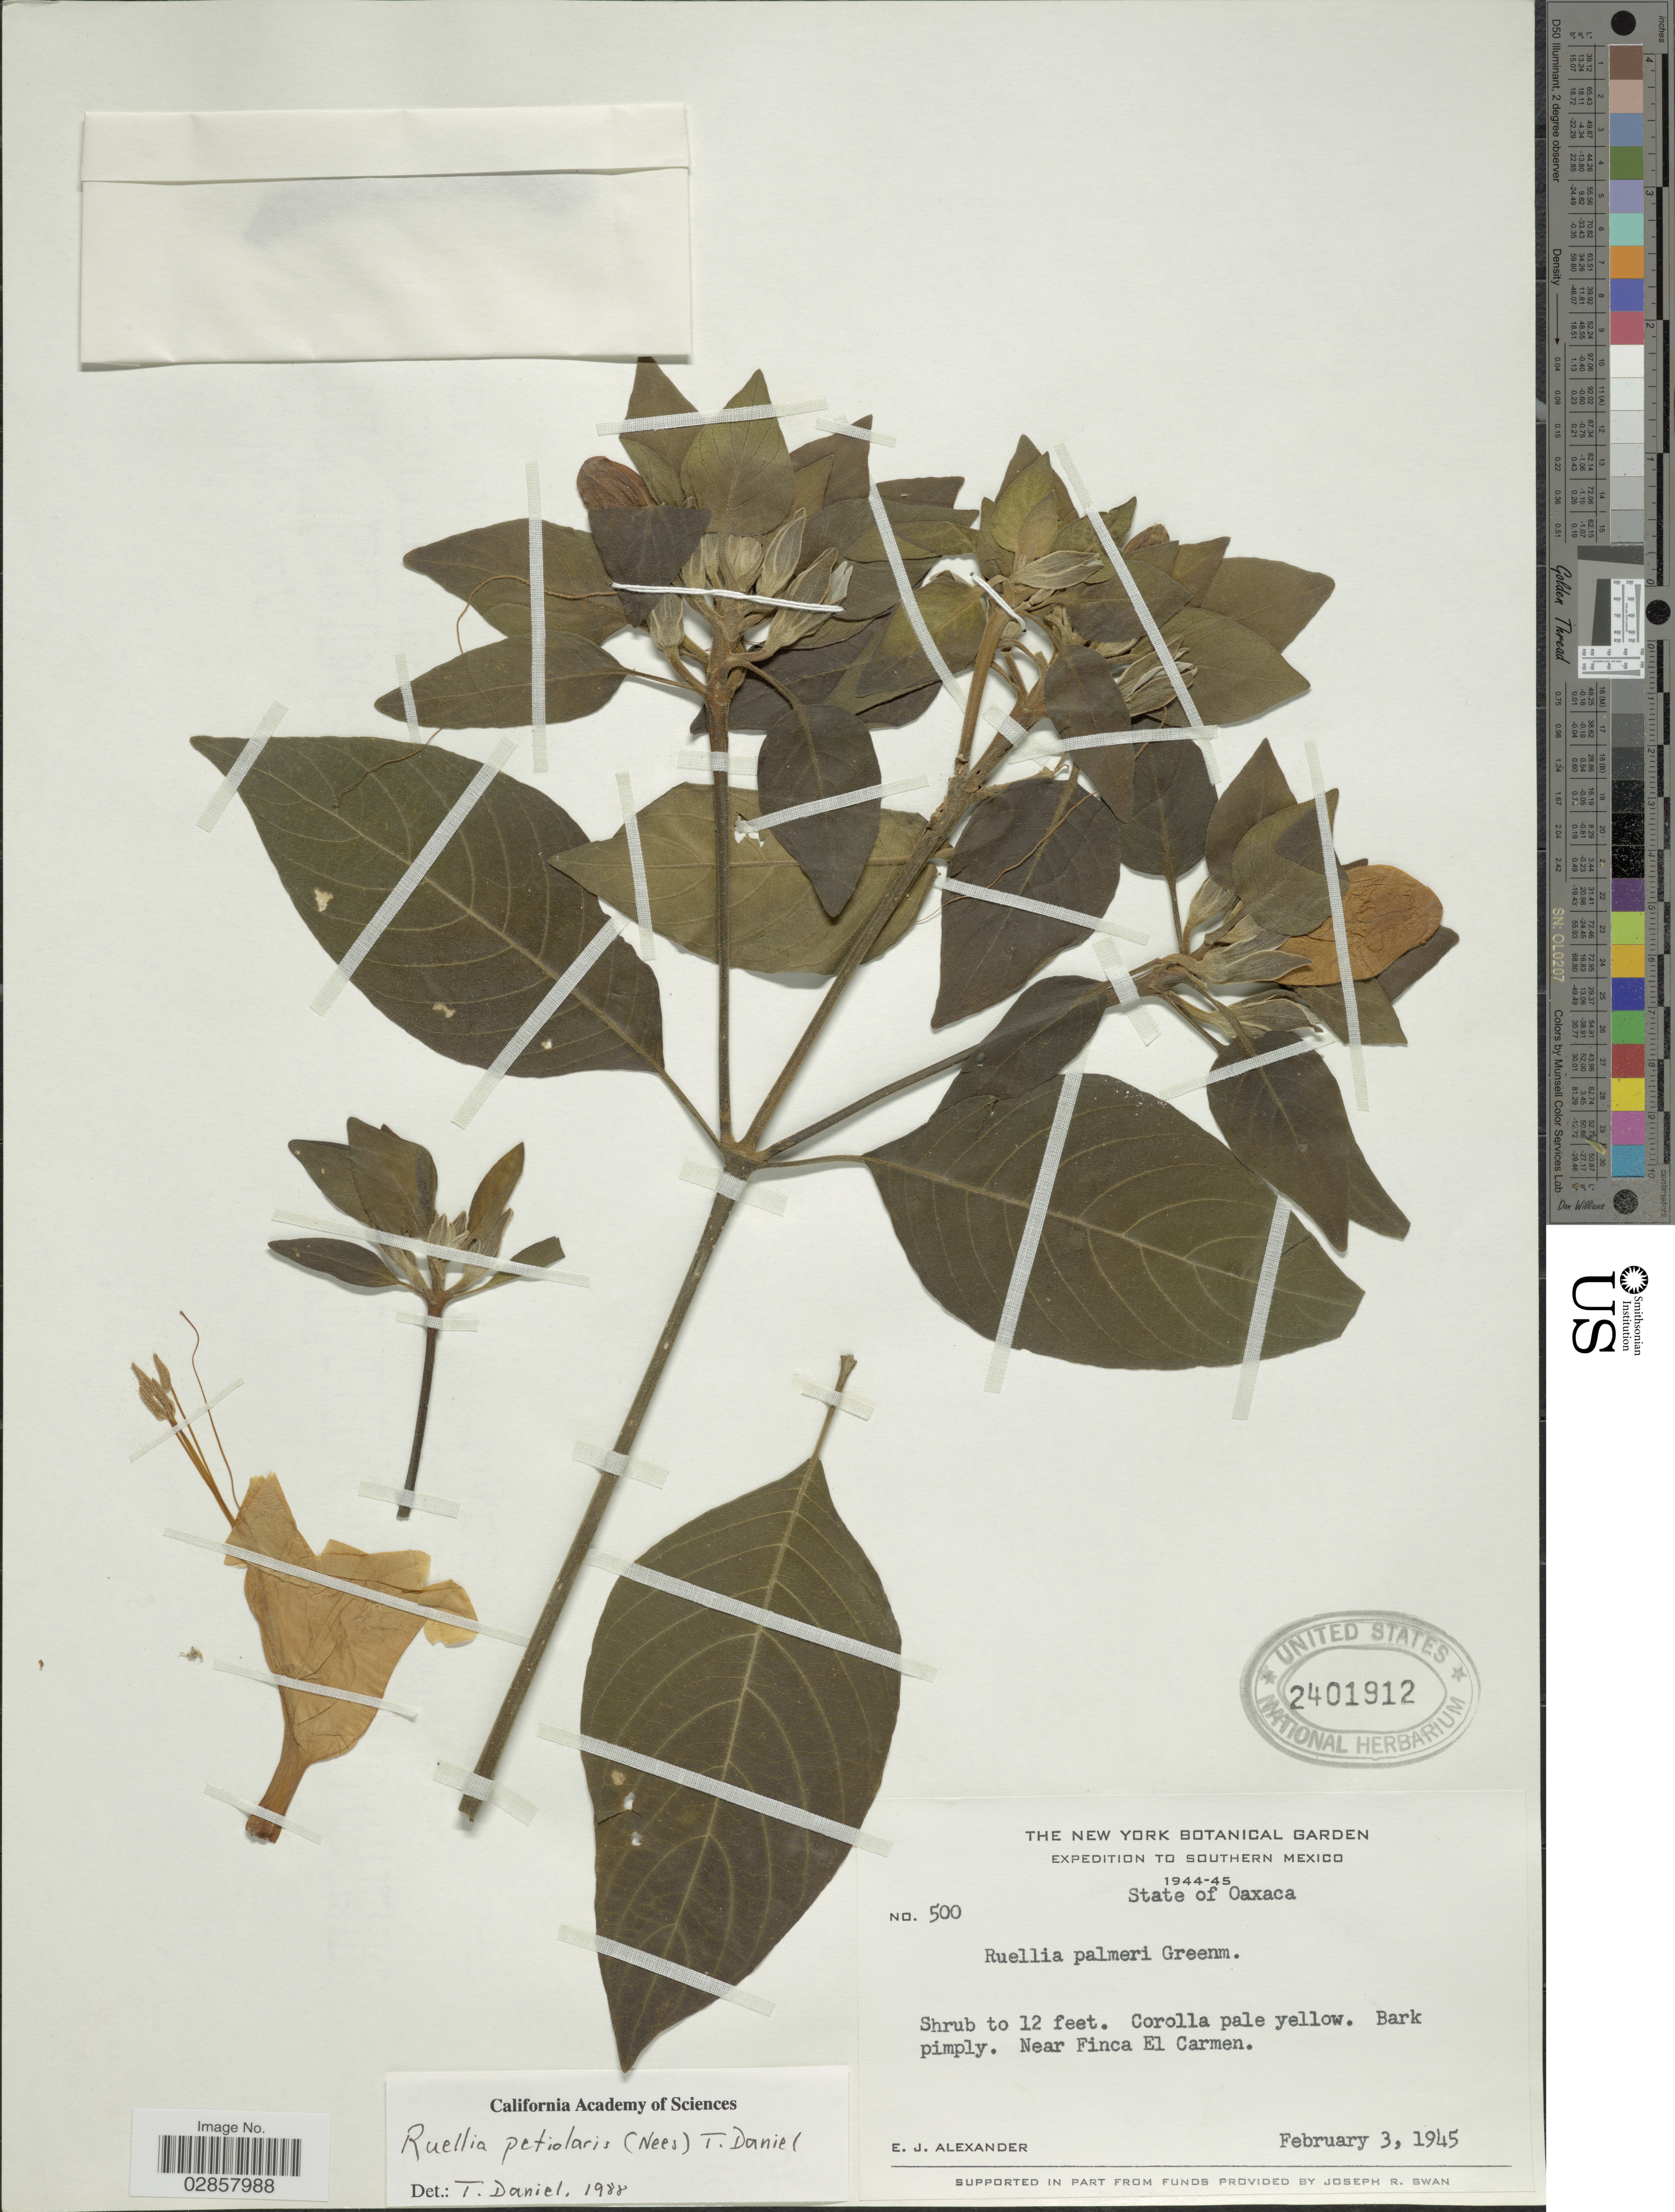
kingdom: Plantae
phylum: Tracheophyta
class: Magnoliopsida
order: Lamiales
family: Acanthaceae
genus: Ruellia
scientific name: Ruellia petiolaris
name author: (Nees) T.F. Daniel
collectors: E. J. Alexander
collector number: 500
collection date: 1945-02-03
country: Mexico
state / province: Oaxaca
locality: Southern Mexico. Near Finca El Carmen.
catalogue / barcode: US 2401912